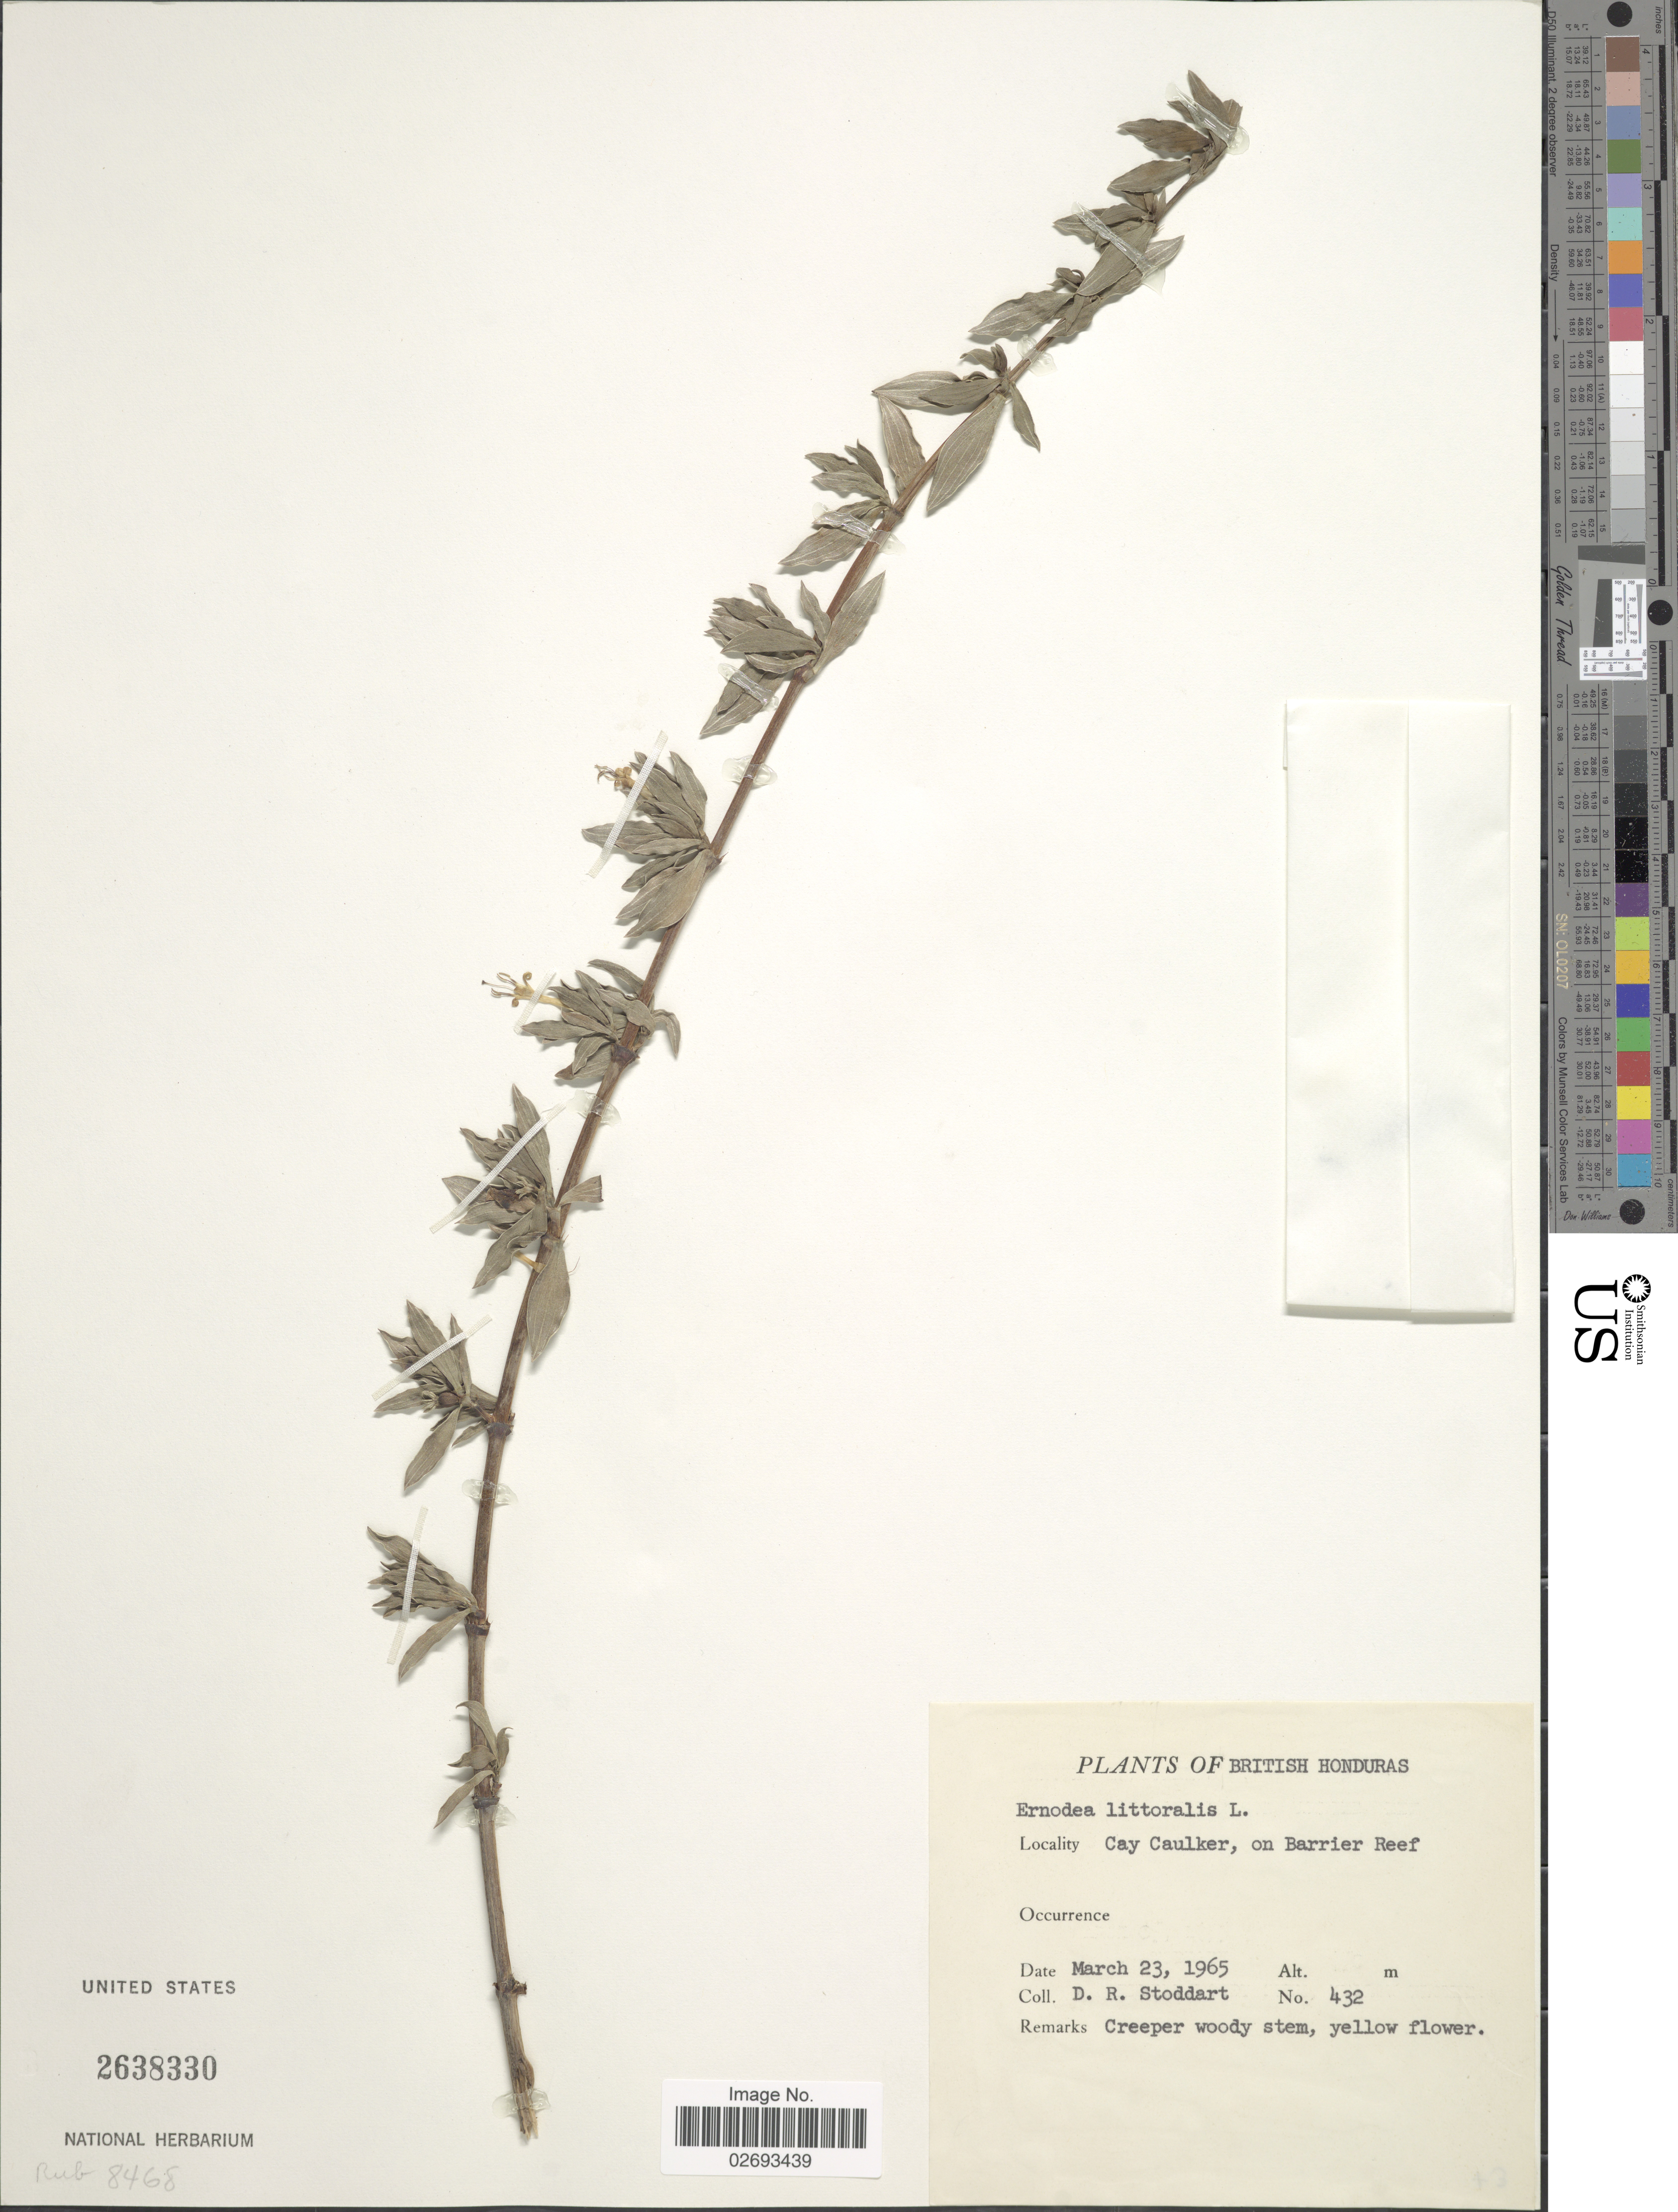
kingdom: Plantae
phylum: Tracheophyta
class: Magnoliopsida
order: Gentianales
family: Rubiaceae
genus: Ernodea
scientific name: Ernodea littoralis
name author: Sw.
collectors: D. R. Stoddart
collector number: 432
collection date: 1965-03-23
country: Belize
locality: British Honduras, Cay Caulker, on Barrier reef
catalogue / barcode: US 2638330